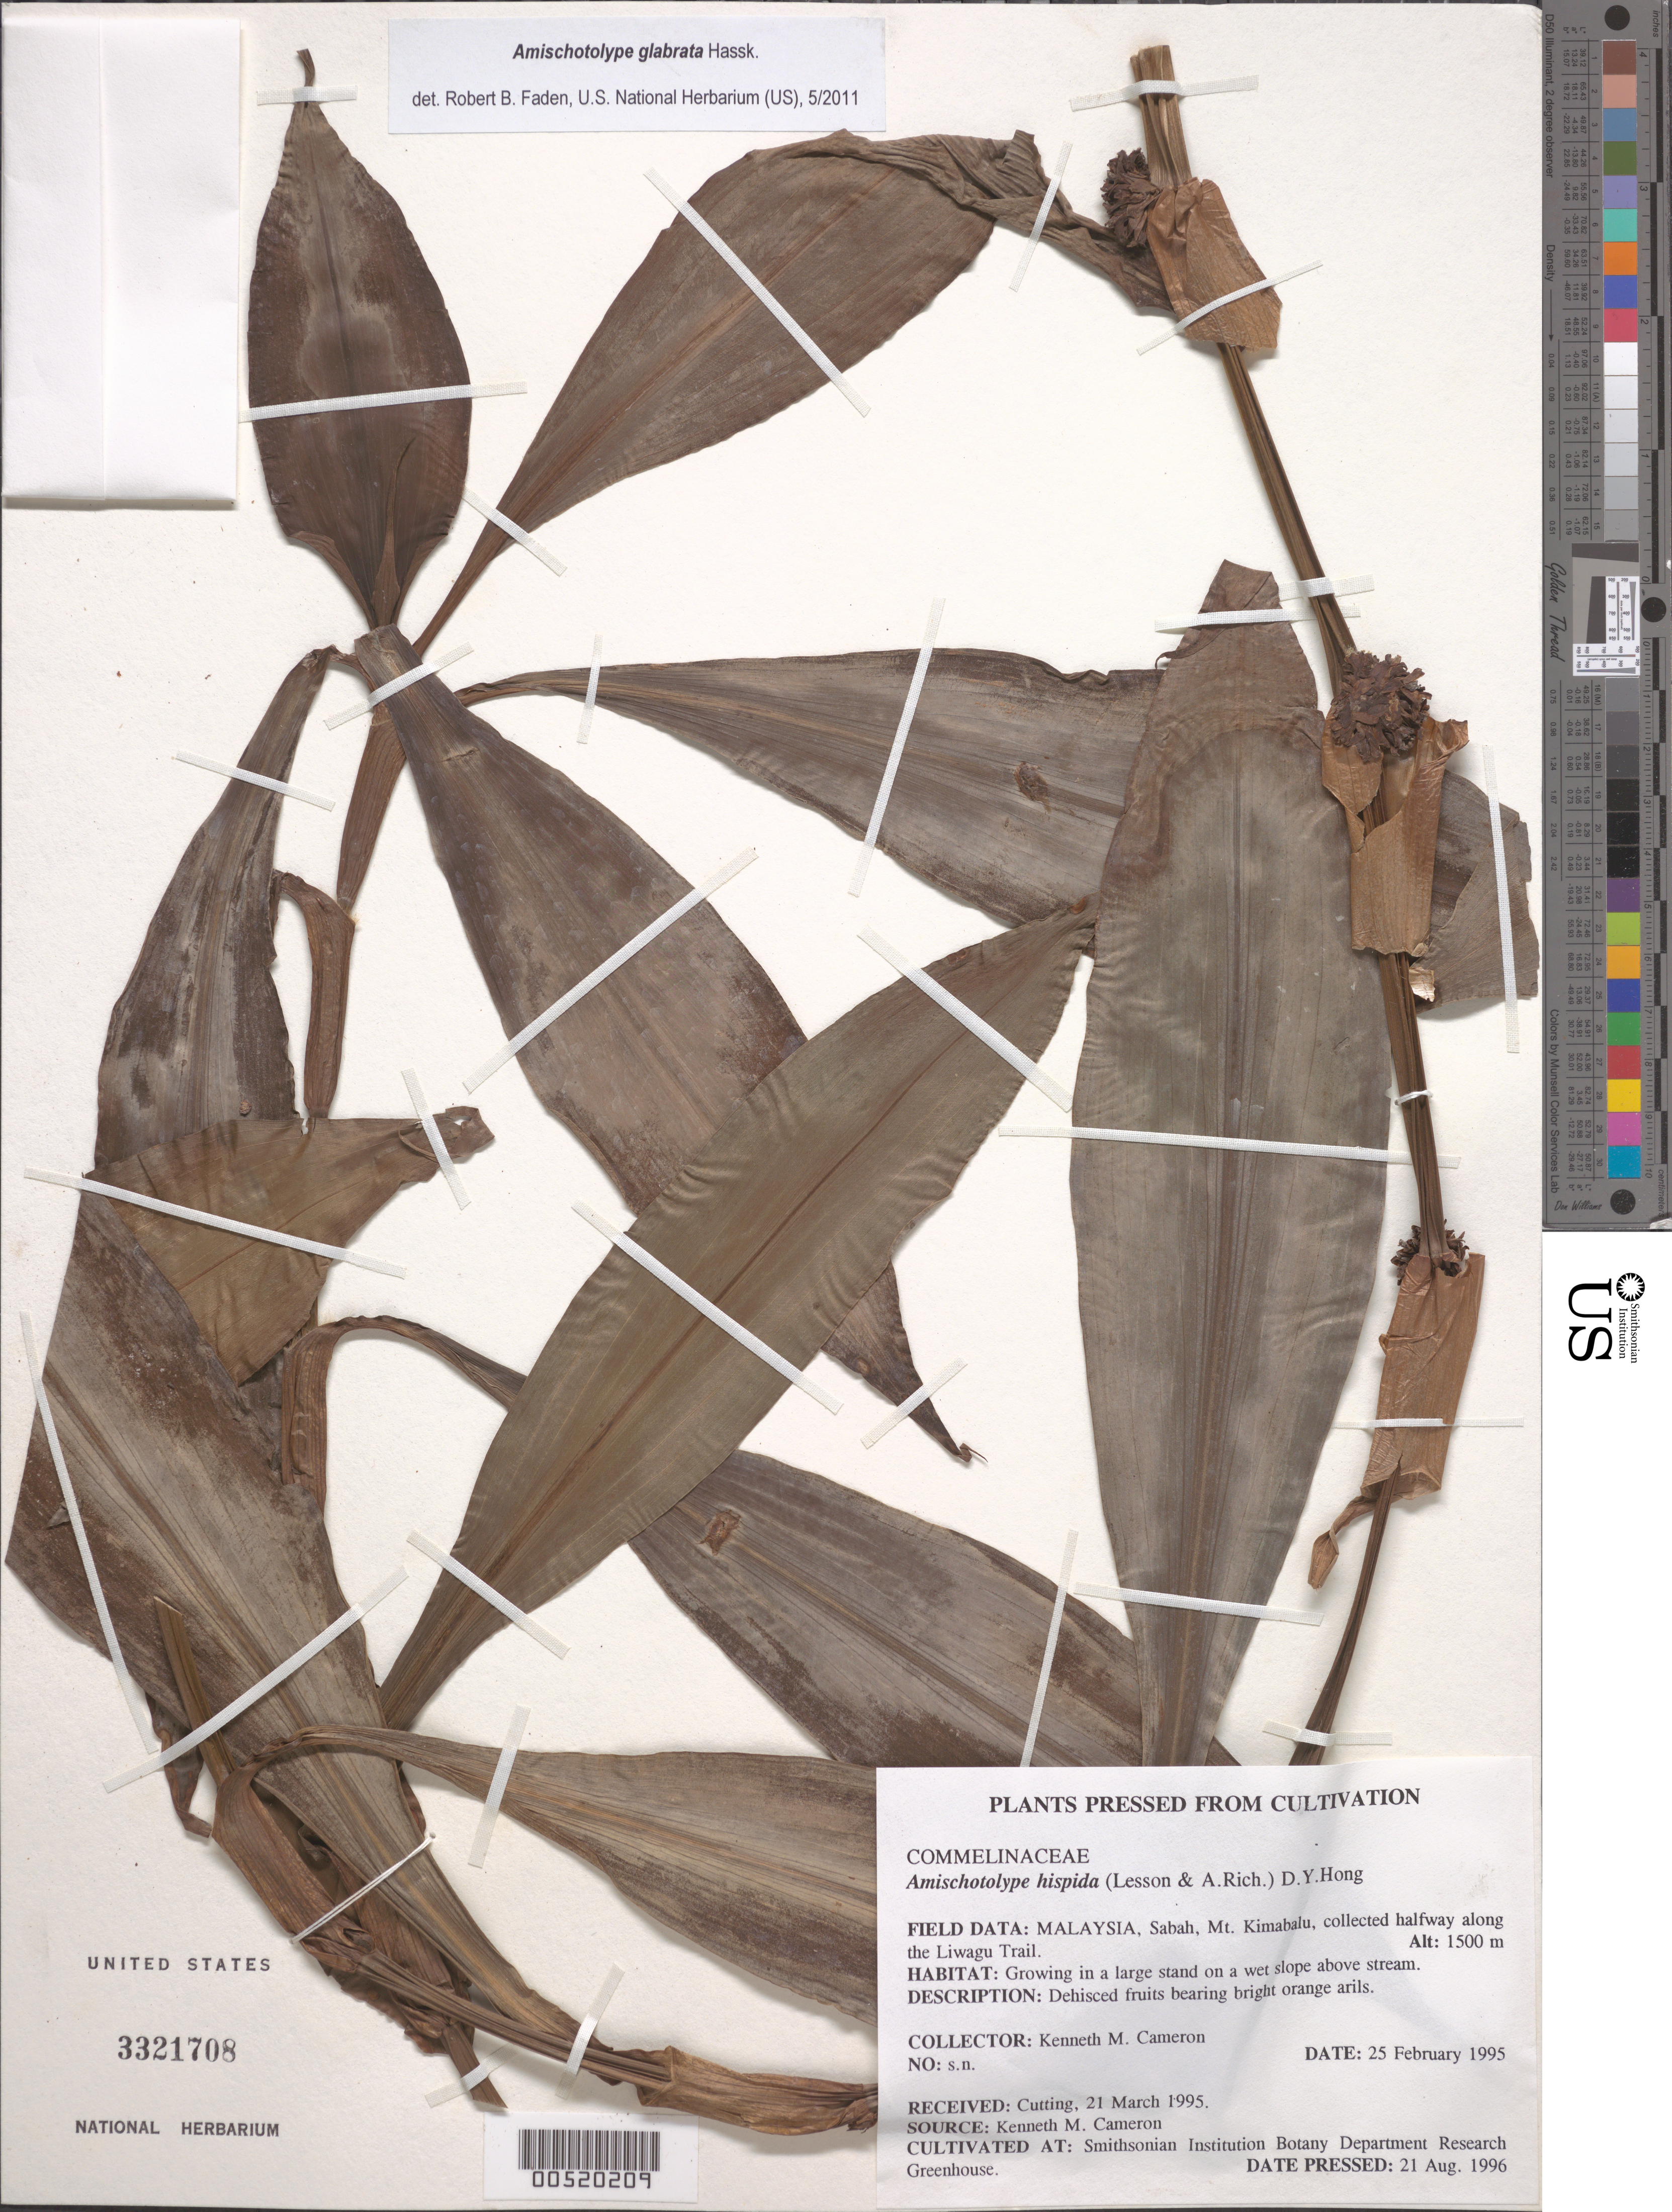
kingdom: Plantae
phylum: Tracheophyta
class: Liliopsida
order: Commelinales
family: Commelinaceae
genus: Amischotolype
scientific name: Amischotolype glabrata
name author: Hassk.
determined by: Faden, Robert B., (US), Smithsonian Institution - National Museum of Natural History (UNITED STATES)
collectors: K. Cameron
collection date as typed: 25 Aug 1995 to 21 Aug 1996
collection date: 1995-08-25/1996-08-21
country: Malaysia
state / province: Sabah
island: Borneo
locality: Mt. kinabalu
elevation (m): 1500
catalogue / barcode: US 3321708